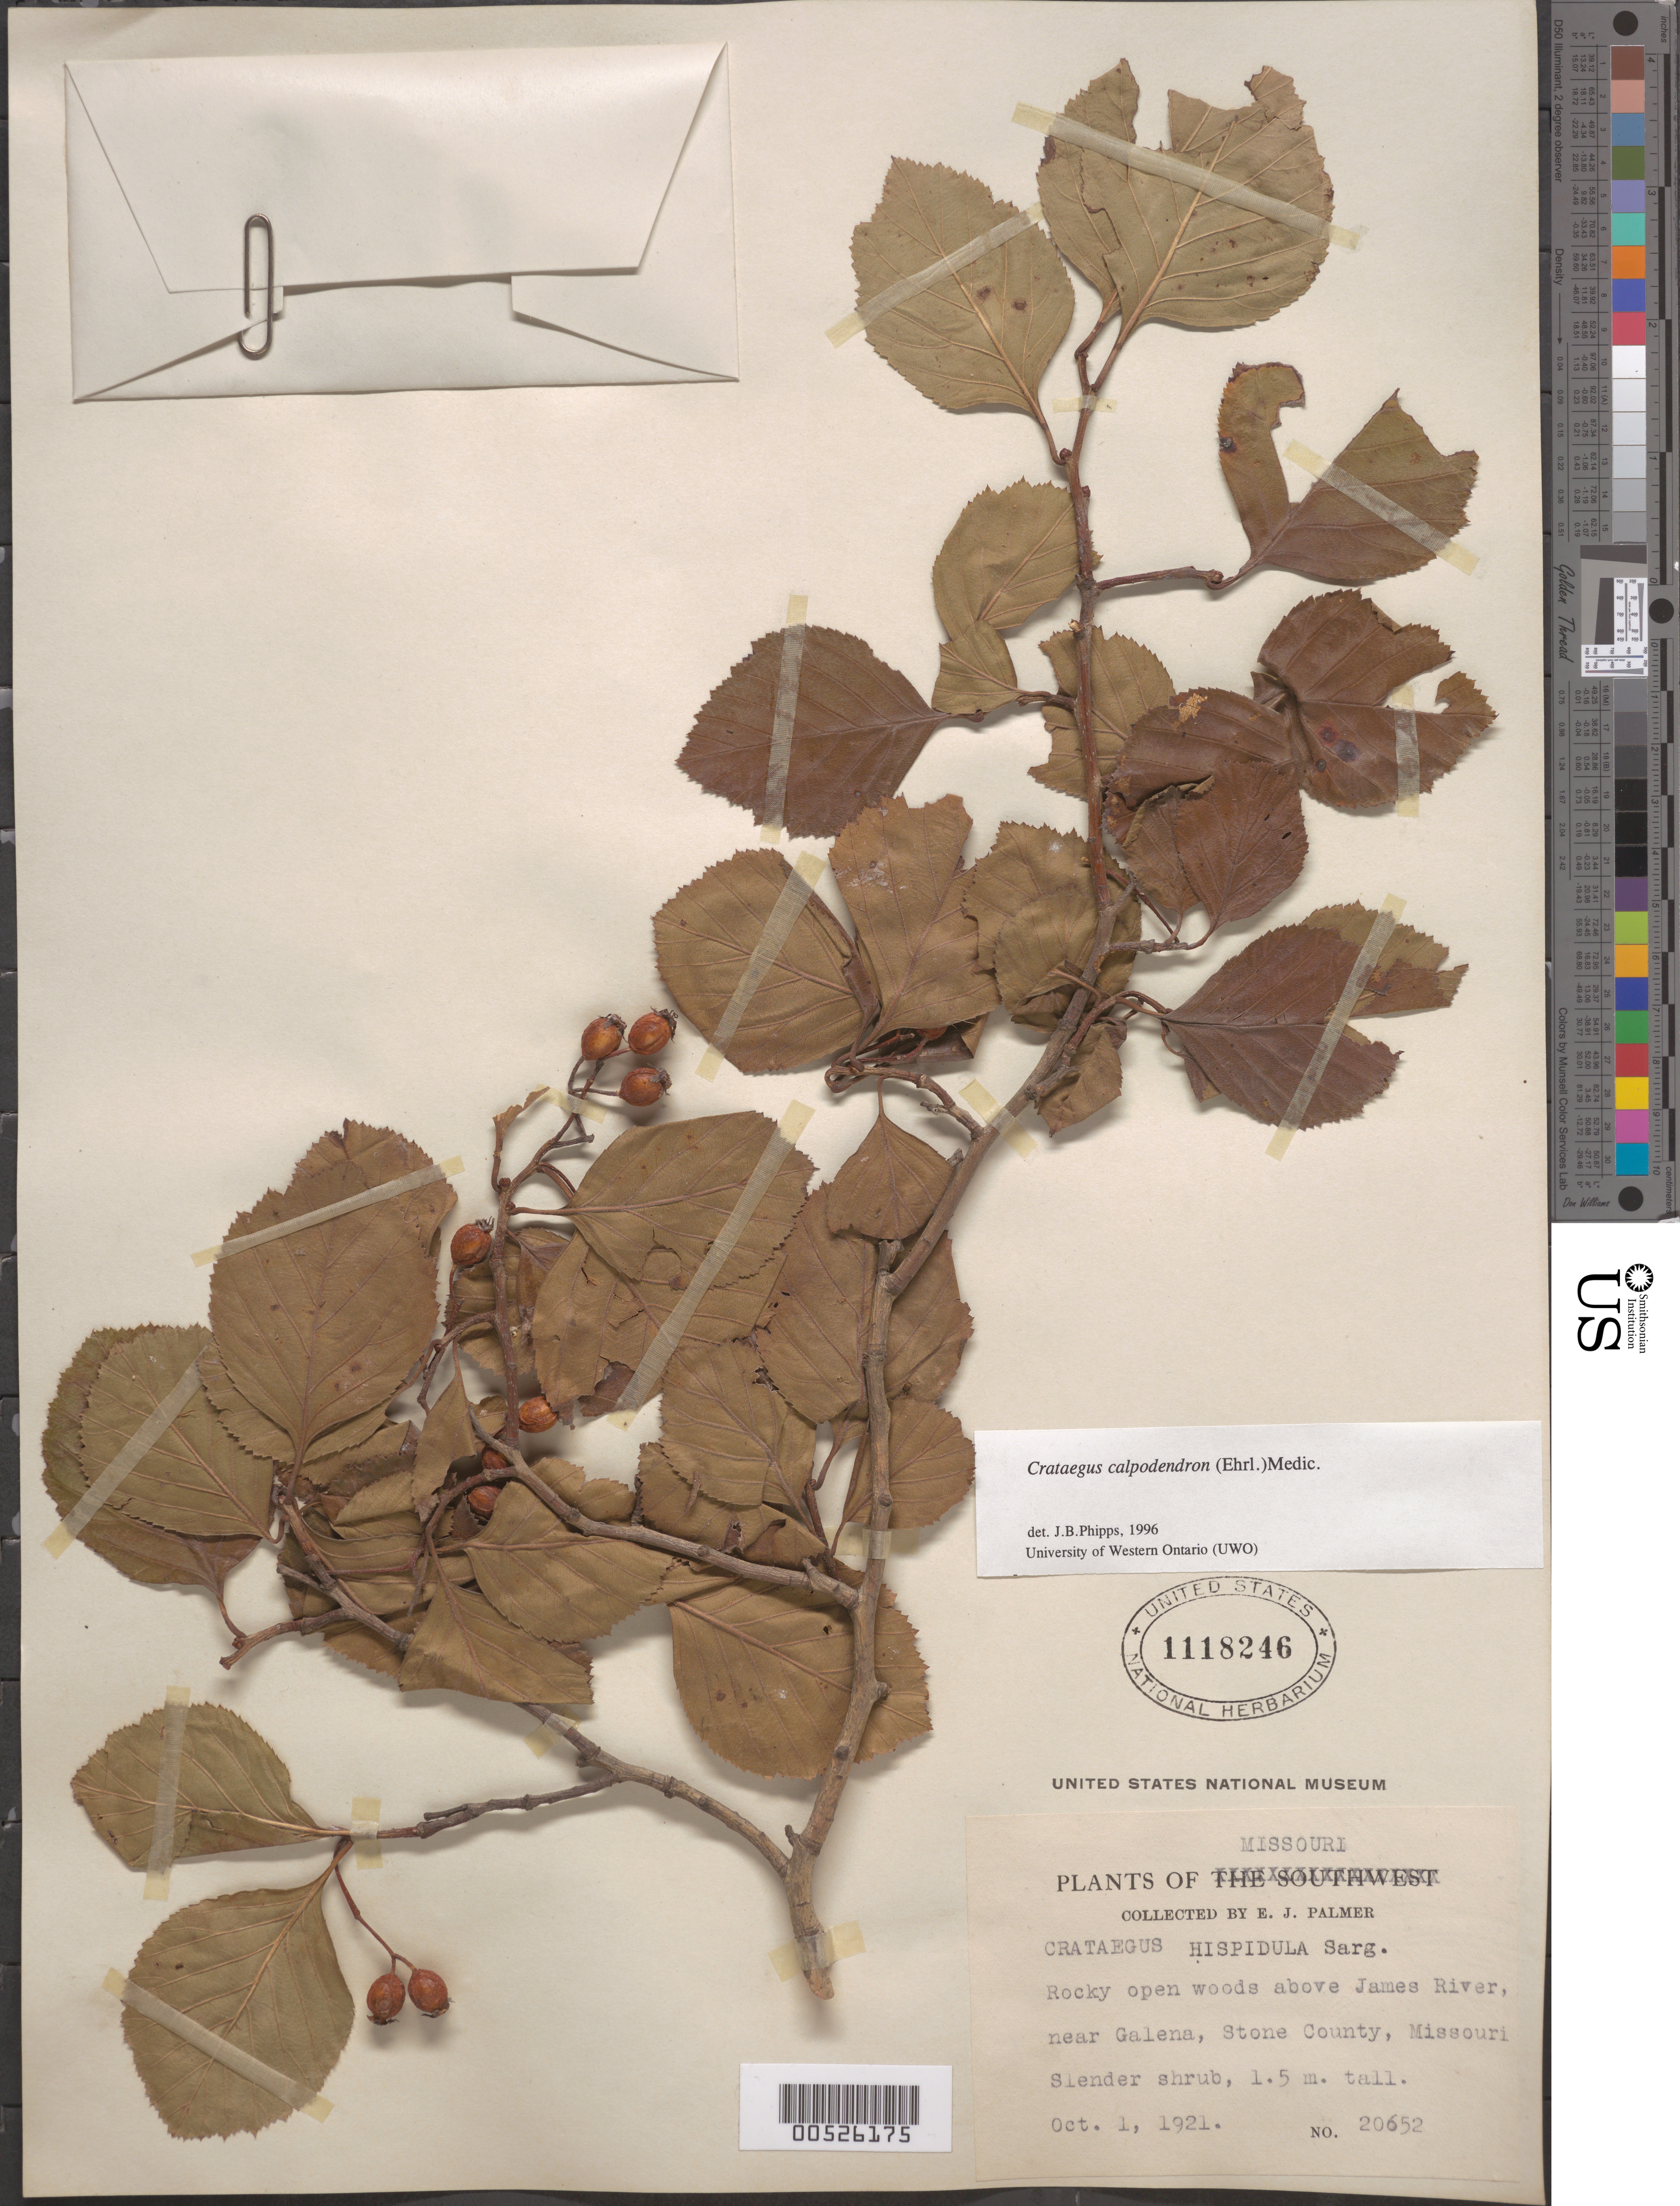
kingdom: Plantae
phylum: Tracheophyta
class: Magnoliopsida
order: Rosales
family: Rosaceae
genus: Crataegus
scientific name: Crataegus calpodendron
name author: (Ehrh.) Medik.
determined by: Phipps, James B., (UWO), University of Western Ontario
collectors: E. J. Palmer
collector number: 20652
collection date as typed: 01 Oct 1921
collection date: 1921-10-01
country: United States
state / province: Missouri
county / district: Stone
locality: Above James River, near Galena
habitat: Rocky open woods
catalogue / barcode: US 1118246